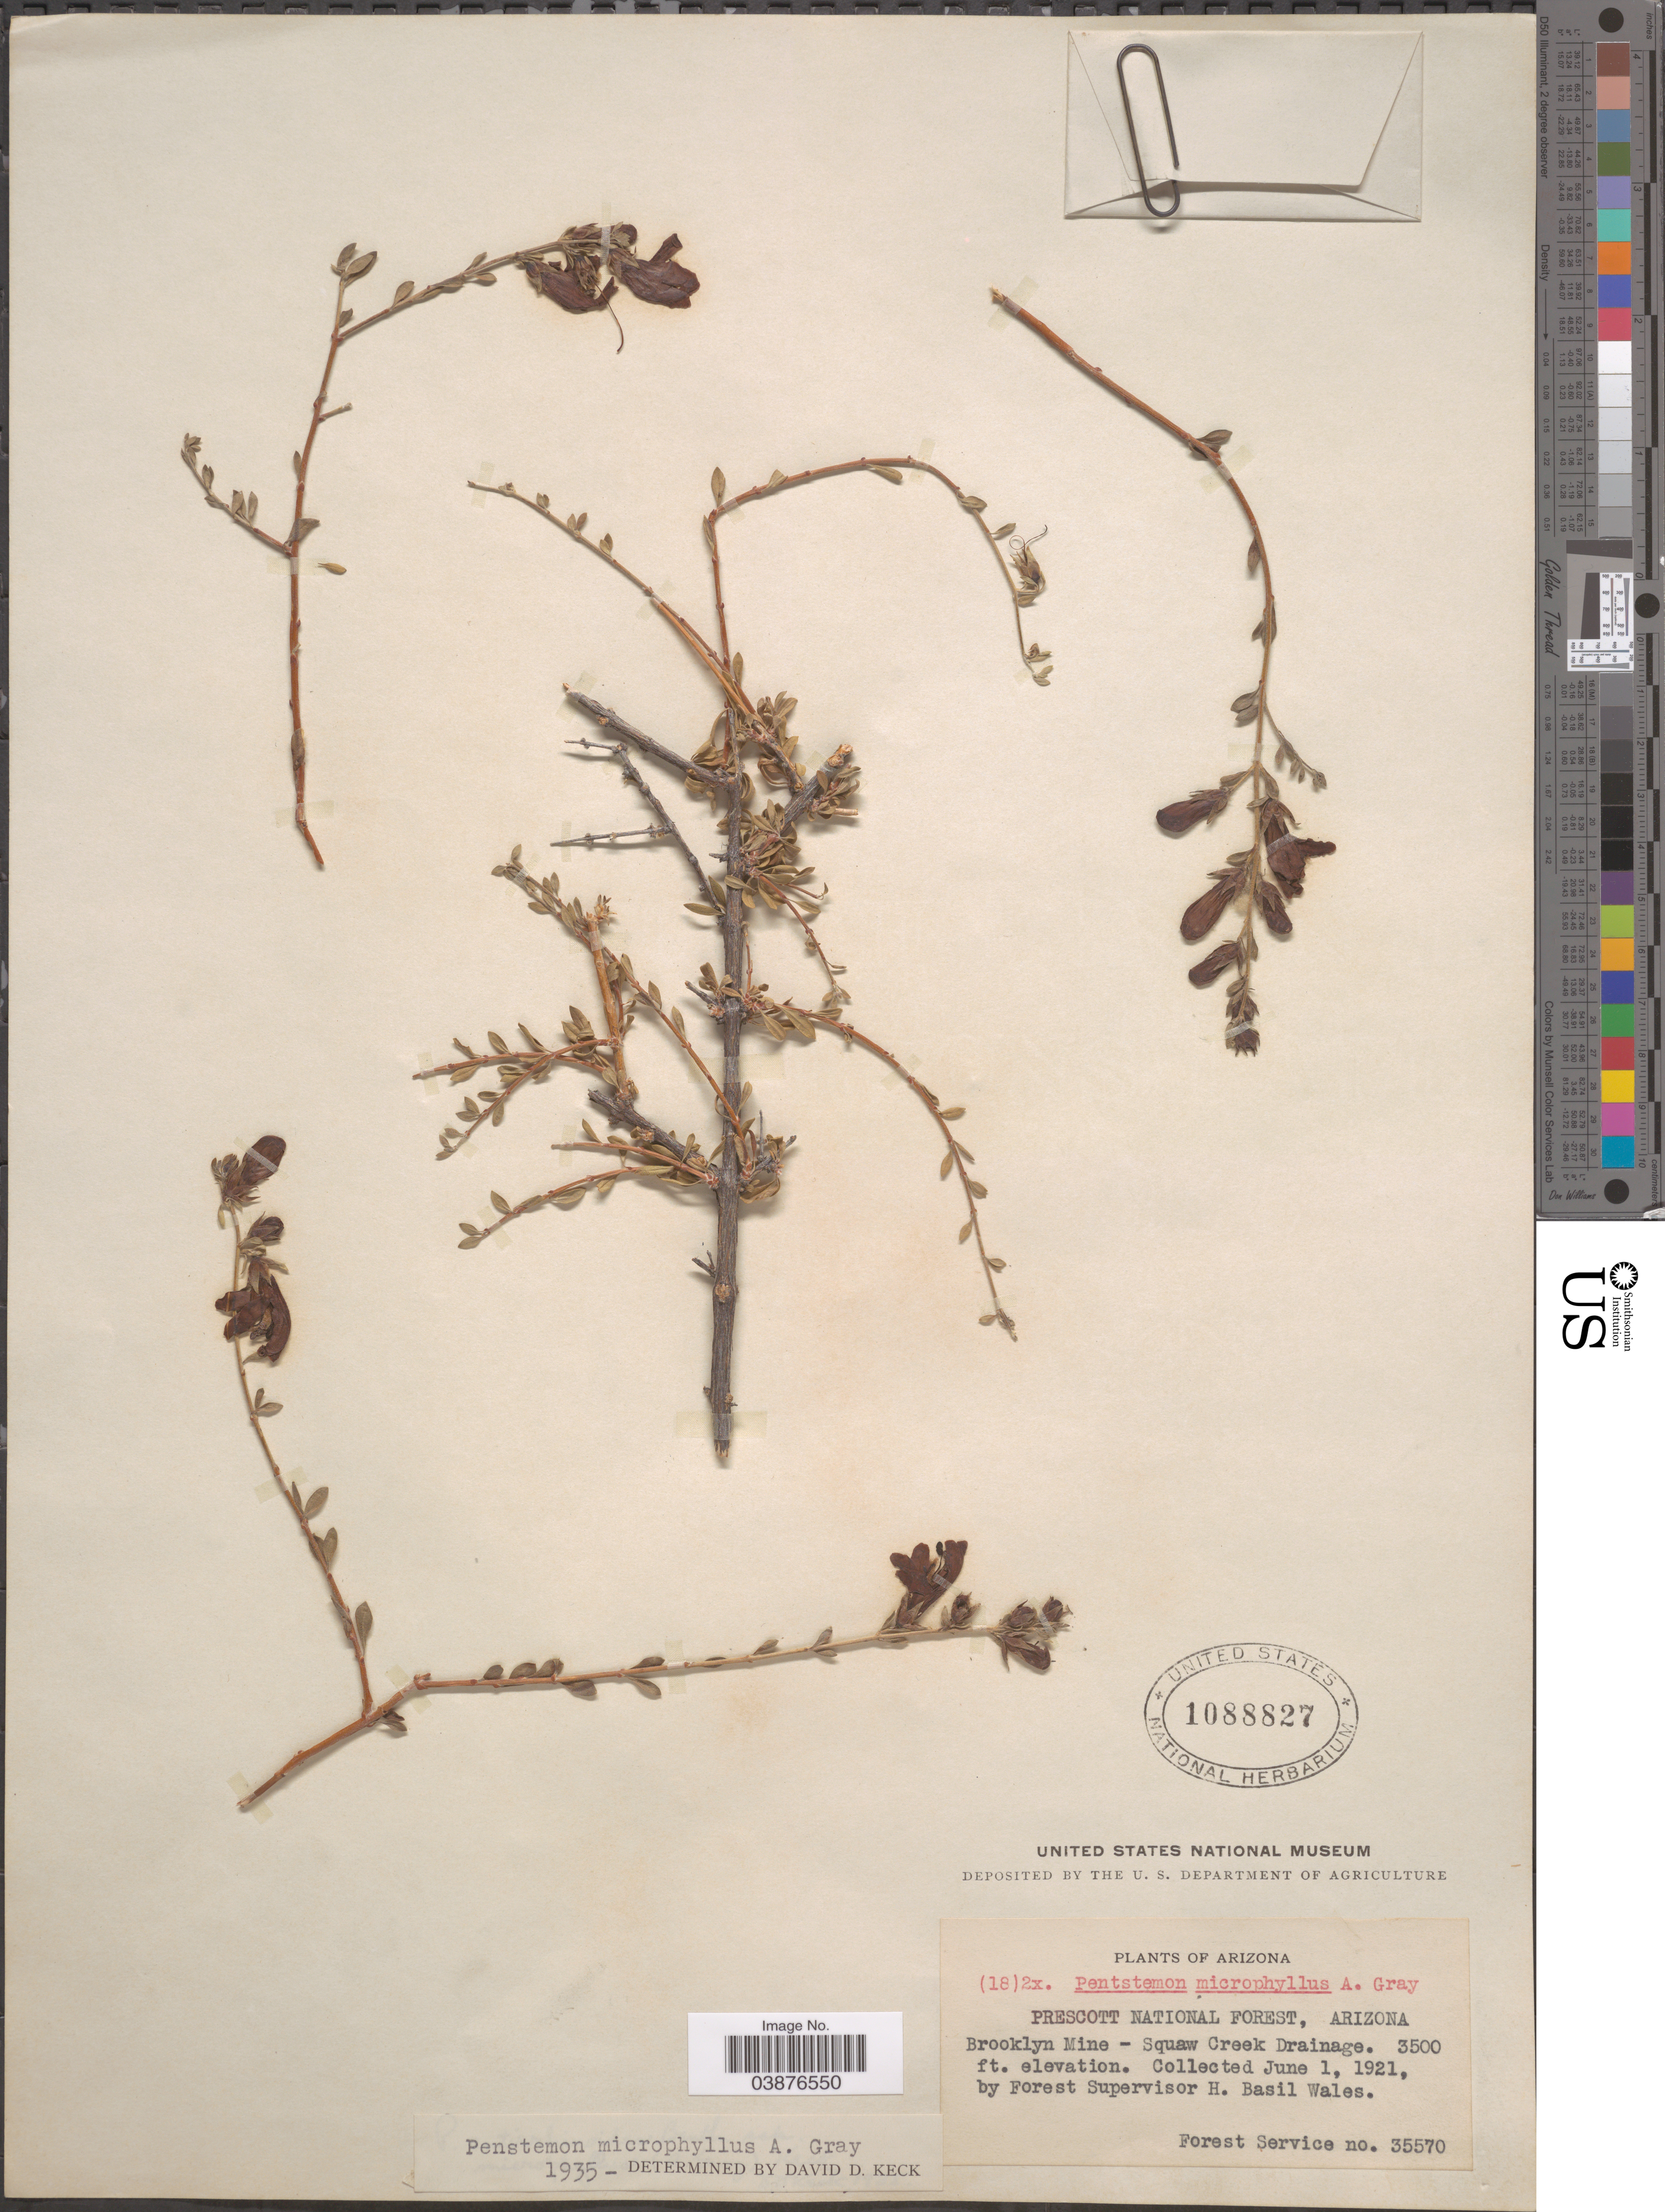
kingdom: Plantae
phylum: Tracheophyta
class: Magnoliopsida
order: Lamiales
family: Plantaginaceae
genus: Penstemon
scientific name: Penstemon microphyllus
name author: A. Gray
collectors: H. Basil Wales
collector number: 35570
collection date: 1921-06-01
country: United States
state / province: Arizona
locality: Brooklyn Mine - Squaw Creek Drainage.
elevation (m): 1067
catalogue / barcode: US 1088827